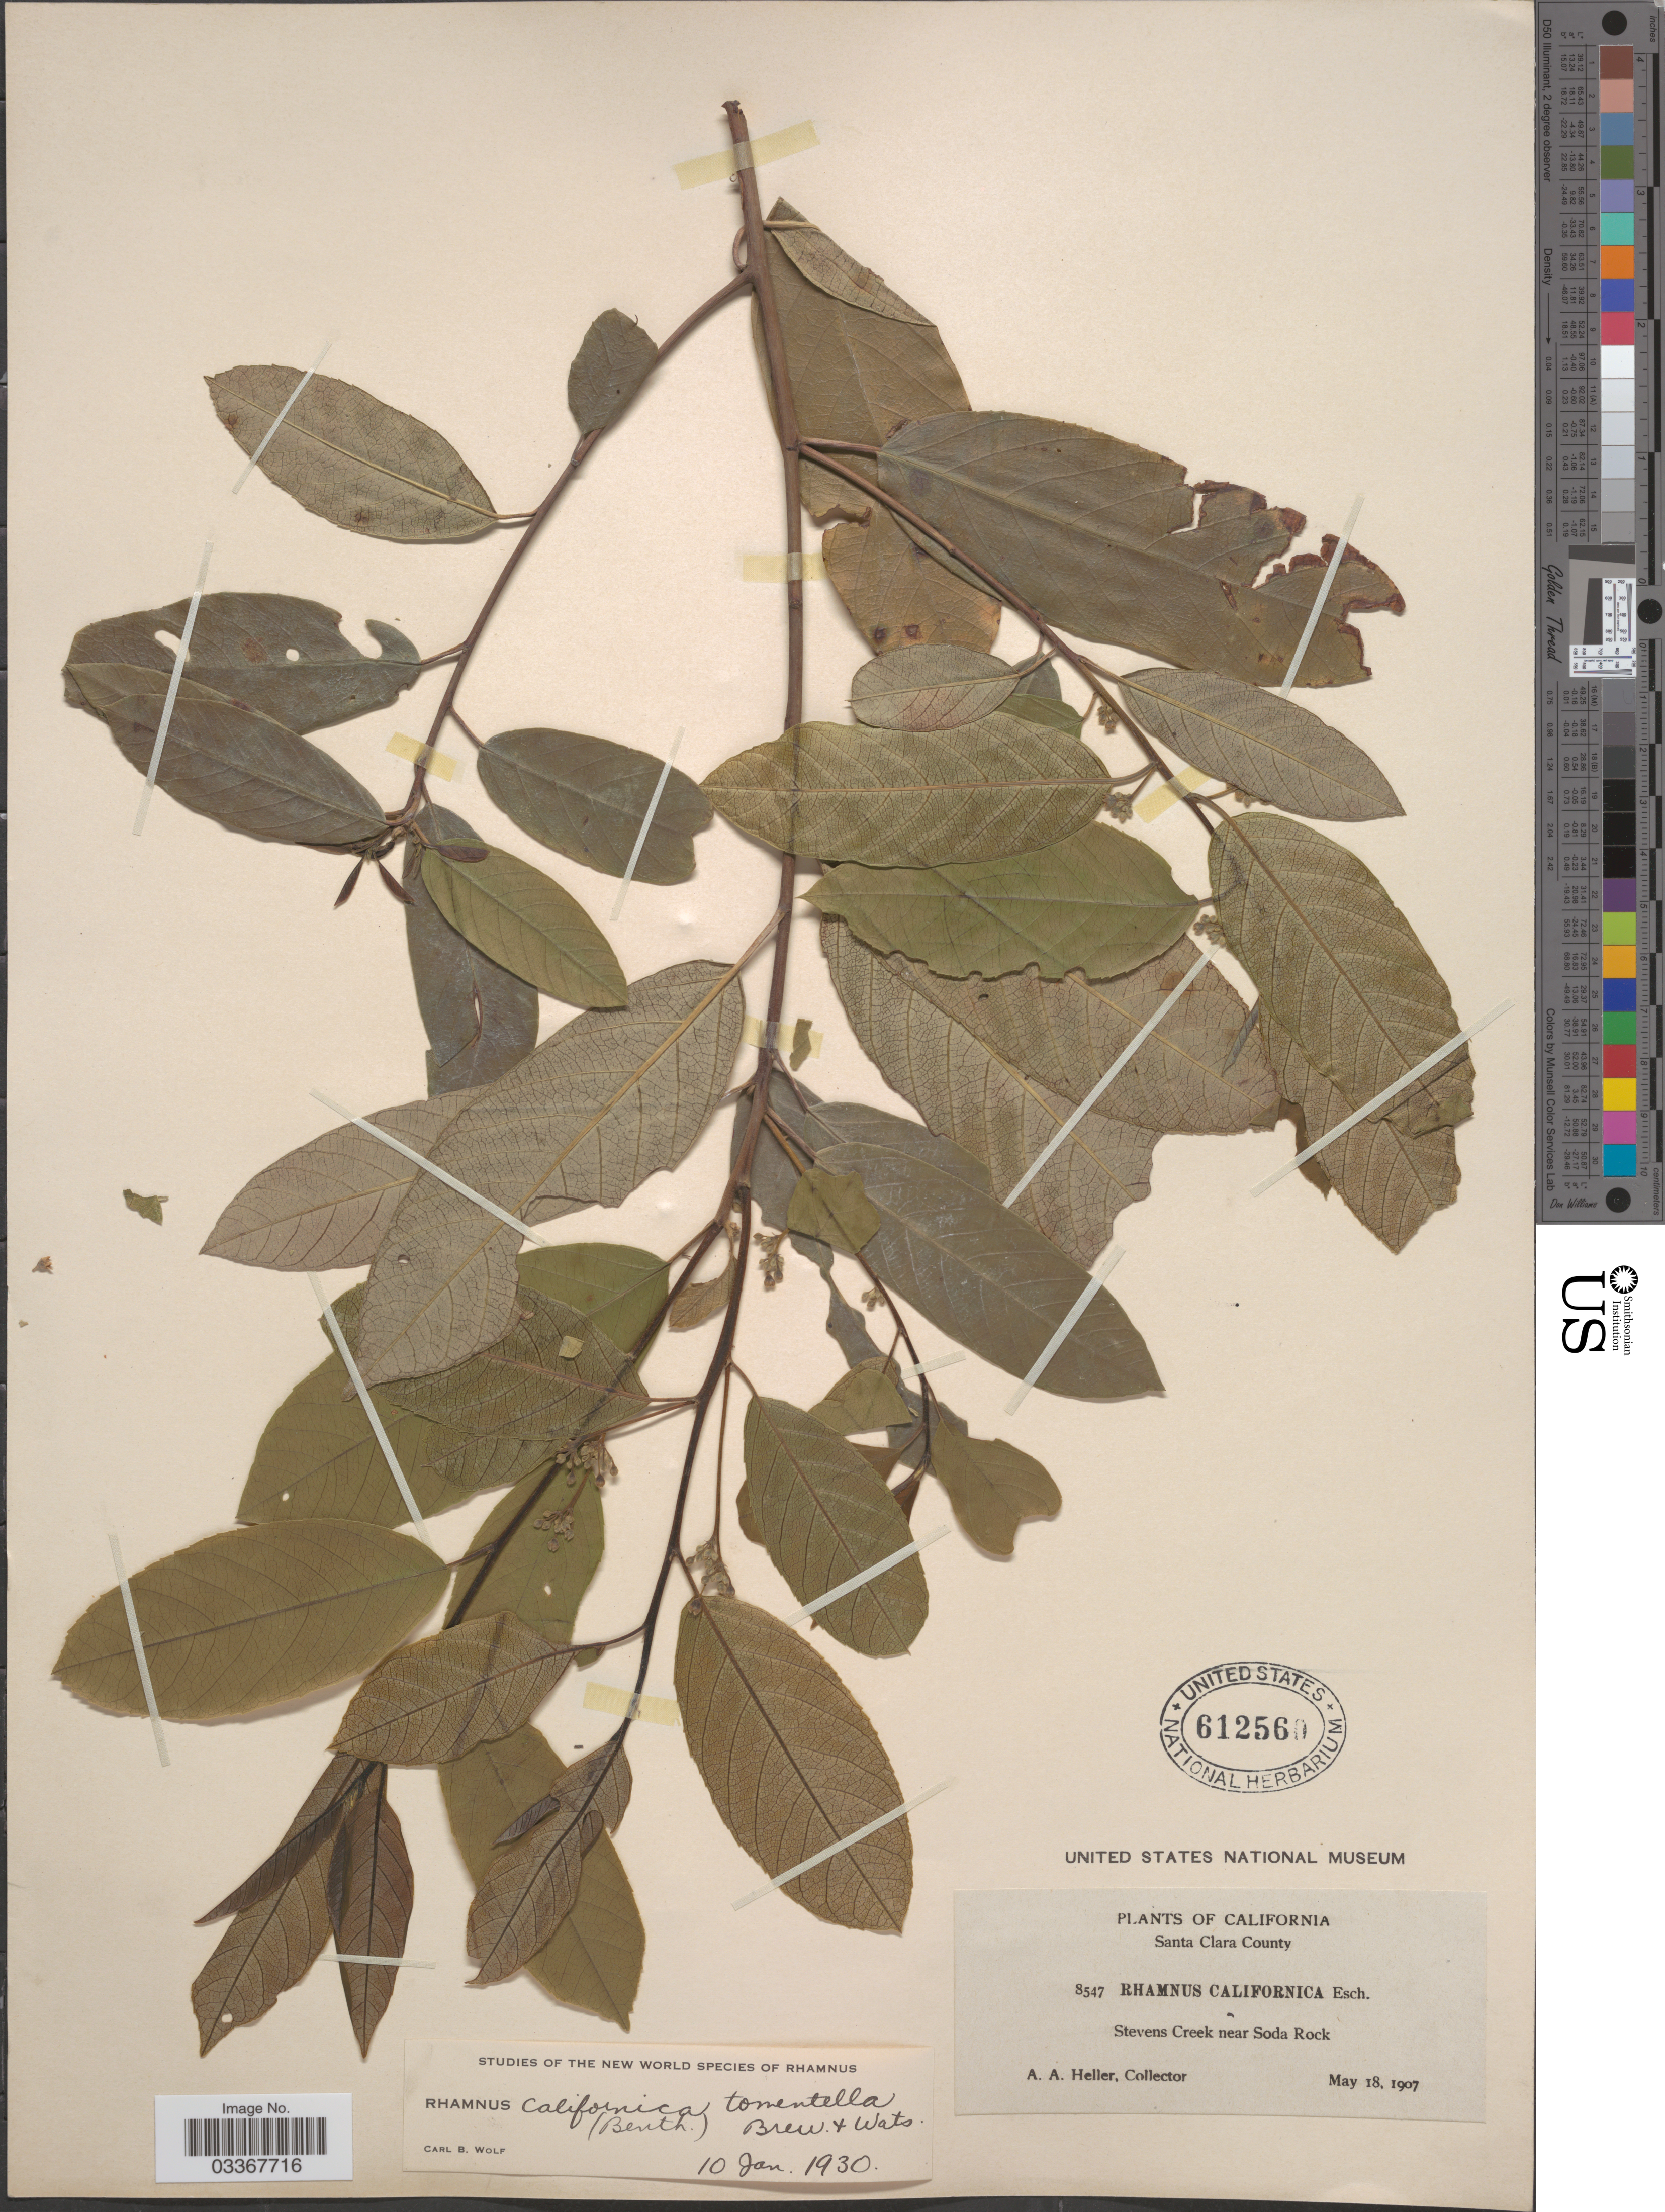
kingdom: Plantae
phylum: Tracheophyta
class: Magnoliopsida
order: Rosales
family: Rhamnaceae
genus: Frangula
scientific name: Frangula californica subsp. tomentella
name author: (Benth.) Kartesz & Gandhi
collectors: A. A. Heller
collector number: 8547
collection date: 1907-05-18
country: United States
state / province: California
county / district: Santa Clara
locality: Santa Clara County, Stevens Creek near Soda Rock.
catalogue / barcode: US 612560